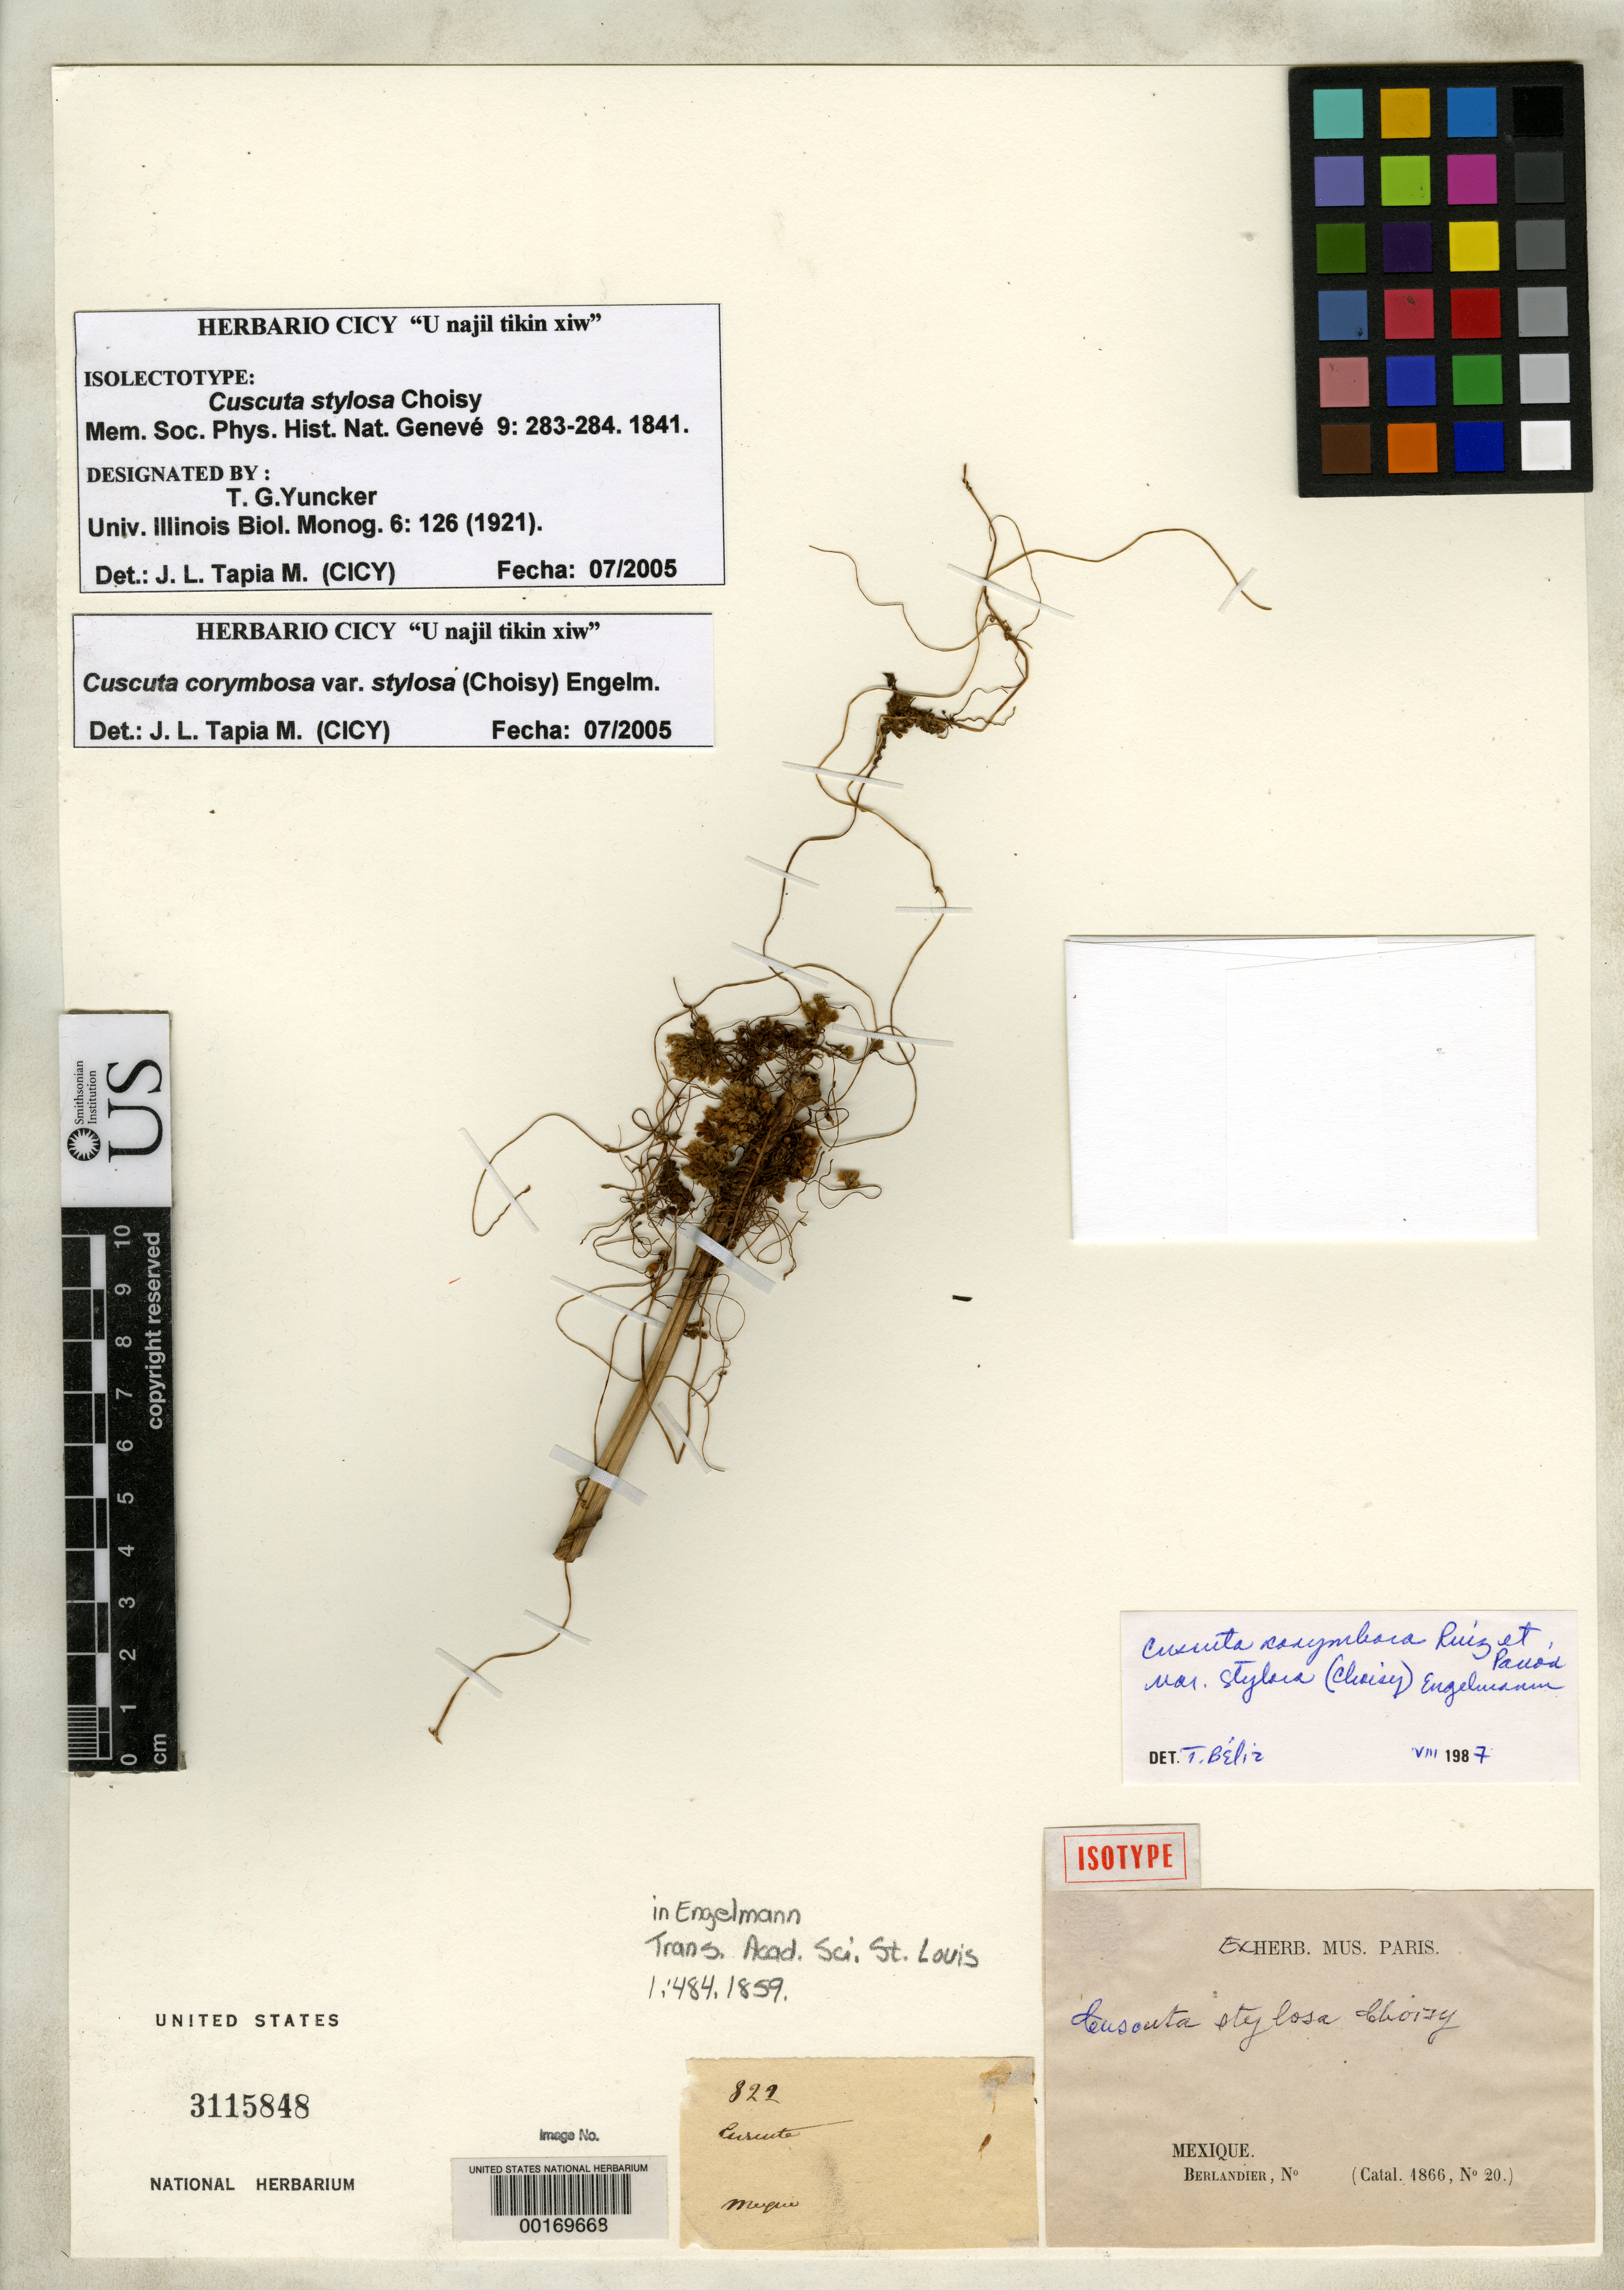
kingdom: Plantae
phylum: Tracheophyta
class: Magnoliopsida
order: Solanales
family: Convolvulaceae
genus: Cuscuta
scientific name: Cuscuta stylosa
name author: Choisy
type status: Isolectotype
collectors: J. L. Berlandier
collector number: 822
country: Mexico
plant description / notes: Ex Herb. Mus. Paris. Berlandier, No. (Catal. 1866, No. 20).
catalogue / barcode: US 3115848